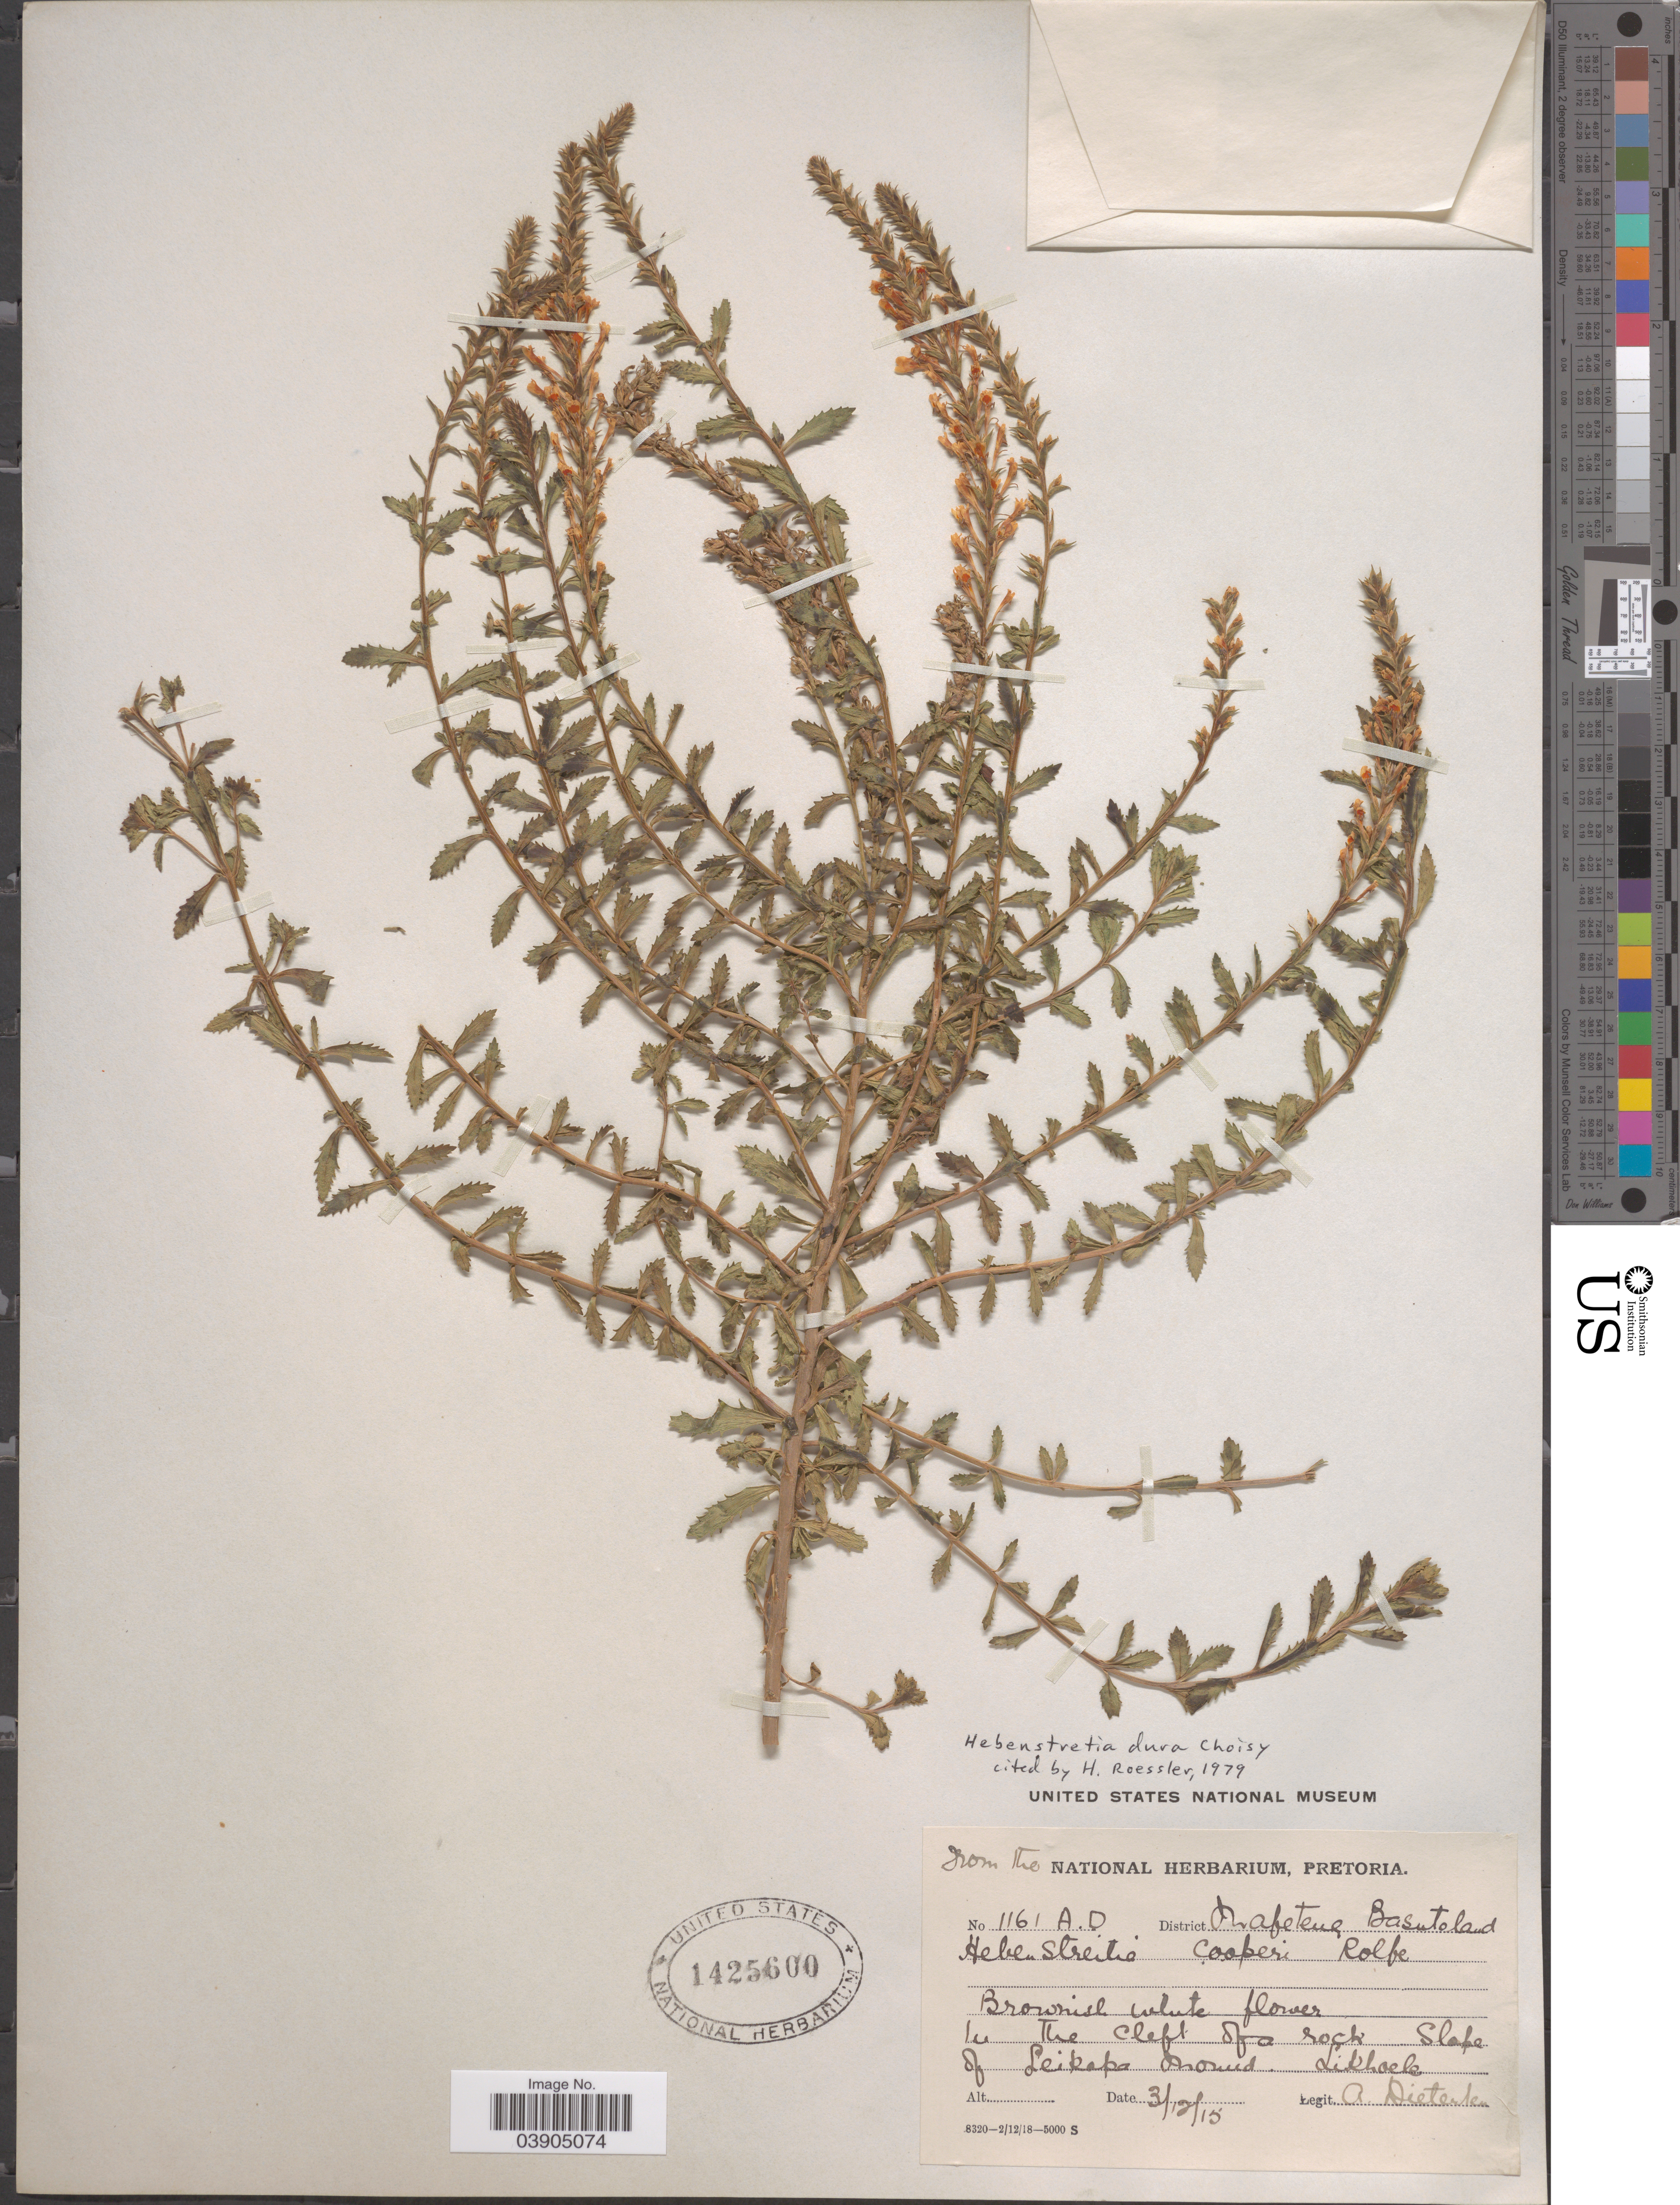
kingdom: Plantae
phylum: Tracheophyta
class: Magnoliopsida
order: Lamiales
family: Scrophulariaceae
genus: Hebenstretia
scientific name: Hebenstretia dura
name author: Choisy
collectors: A. Dieterlen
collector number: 1161 AD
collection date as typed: Transcribed d/m/y: 3/12/15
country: Lesotho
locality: District Mafetene Basutoland. In the Cleft of a rock Slope of Leikapa Mound. Likhoele.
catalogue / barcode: US 1425600